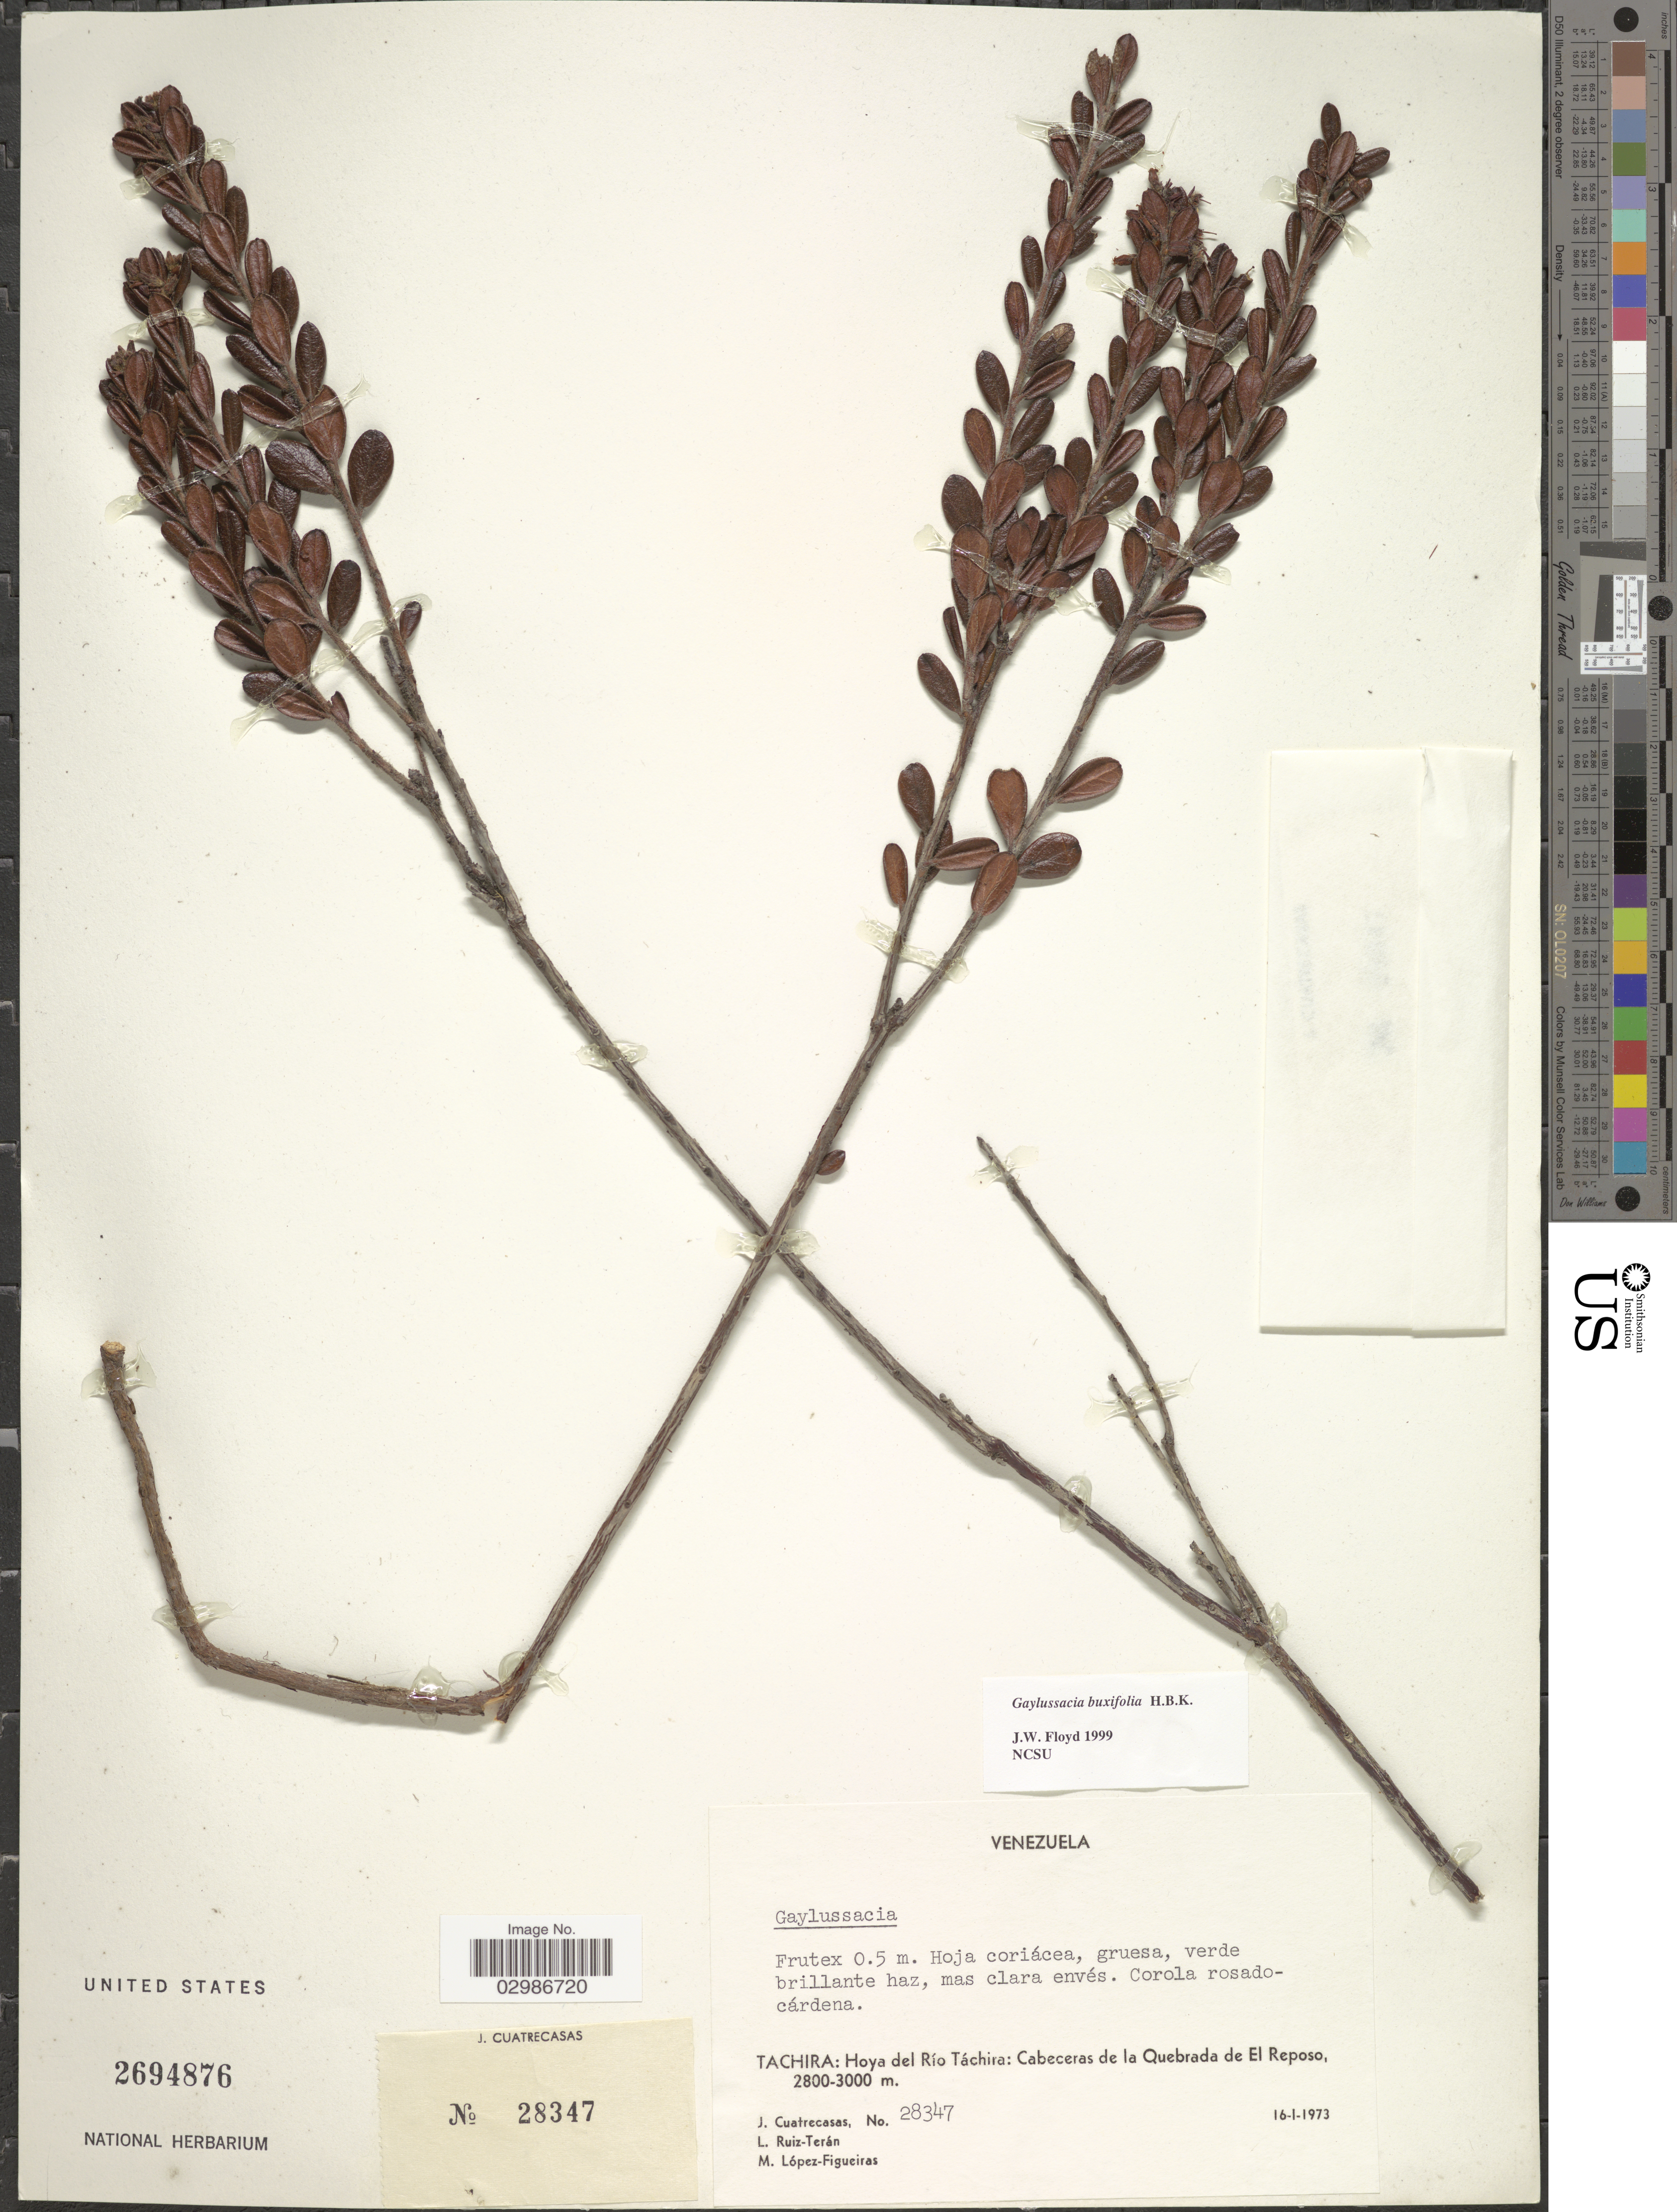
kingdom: Plantae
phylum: Tracheophyta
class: Magnoliopsida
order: Ericales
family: Ericaceae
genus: Gaylussacia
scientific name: Gaylussacia buxifolia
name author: Kunth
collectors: J. Cuatrecasas, L. E. Ruíz-Terán & M. López Figueiras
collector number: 28347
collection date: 1973-01-16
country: Venezuela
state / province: Tachira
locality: Hoya del Río Táchira: Cabeceras de la Quebrada de El Reposo.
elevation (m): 2800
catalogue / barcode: US 2694876